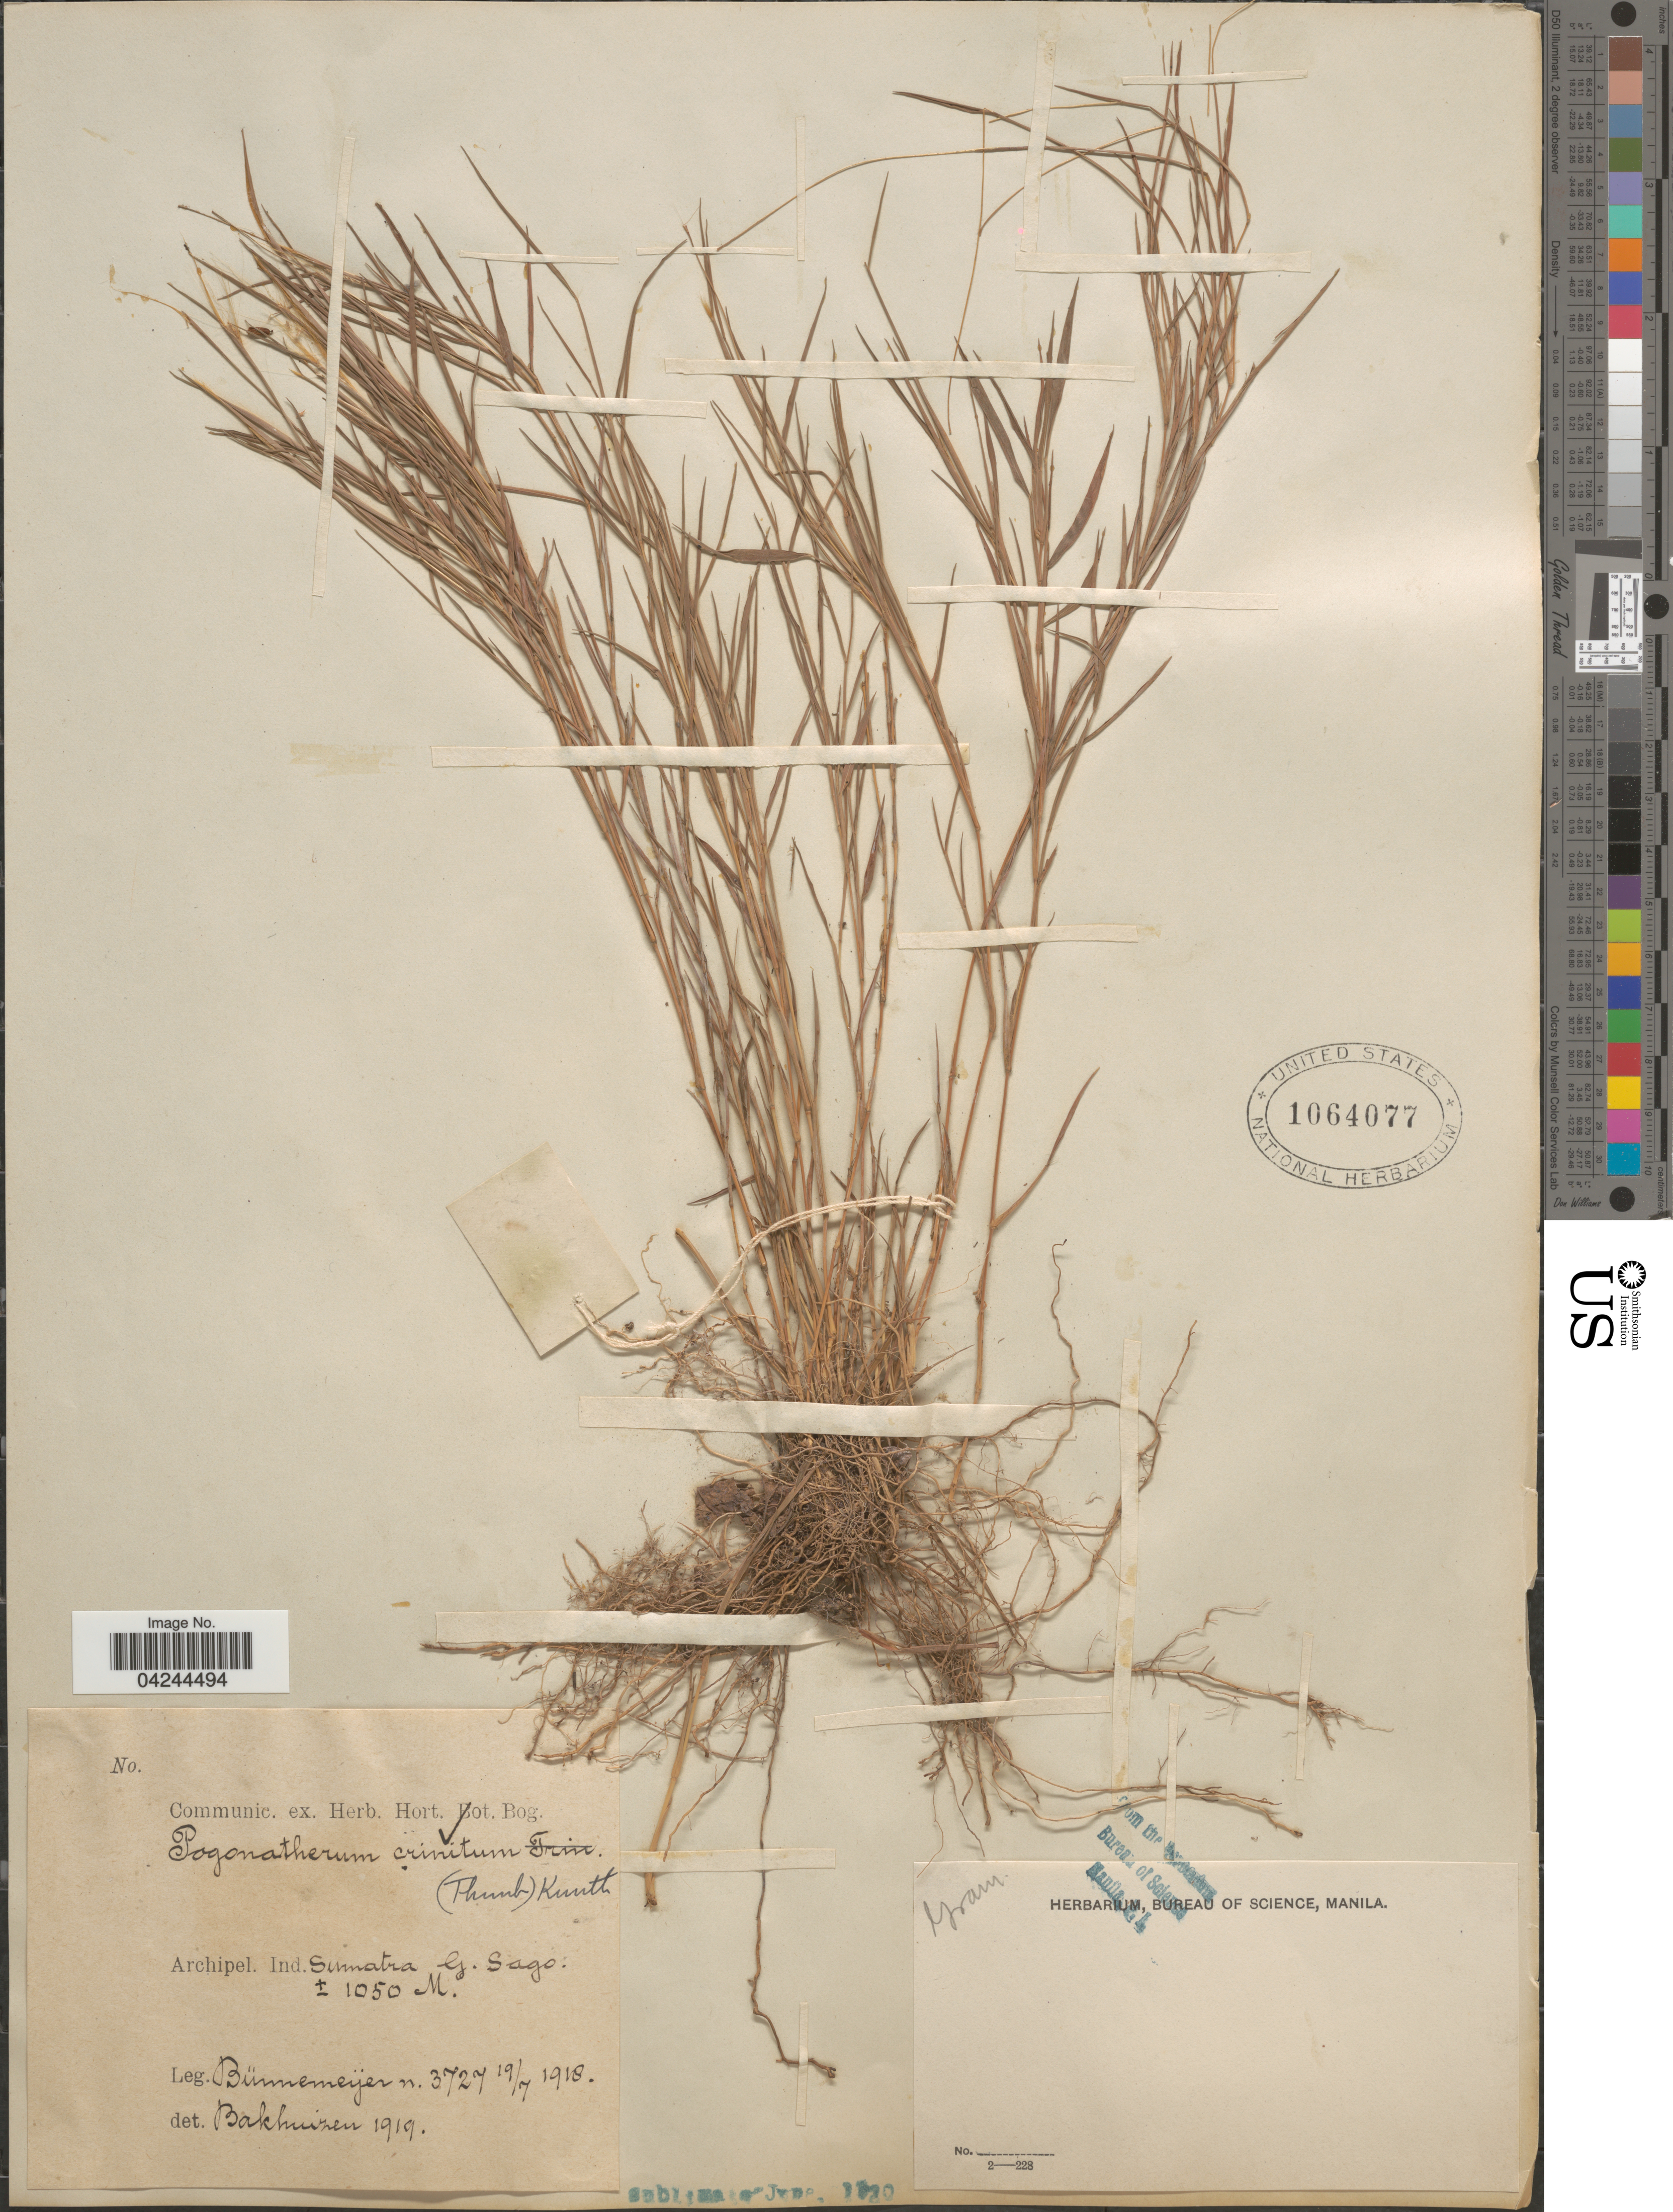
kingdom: Plantae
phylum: Tracheophyta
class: Liliopsida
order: Poales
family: Poaceae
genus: Pogonatherum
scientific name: Pogonatherum crinitum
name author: (Thunb.) Kunth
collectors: -. Bunnemeijer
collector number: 3727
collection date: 1918-07-19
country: Indonesia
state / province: Sumatra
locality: Archipel. Ind. Sumatra G. Sago.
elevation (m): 1050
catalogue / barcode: US 1064077